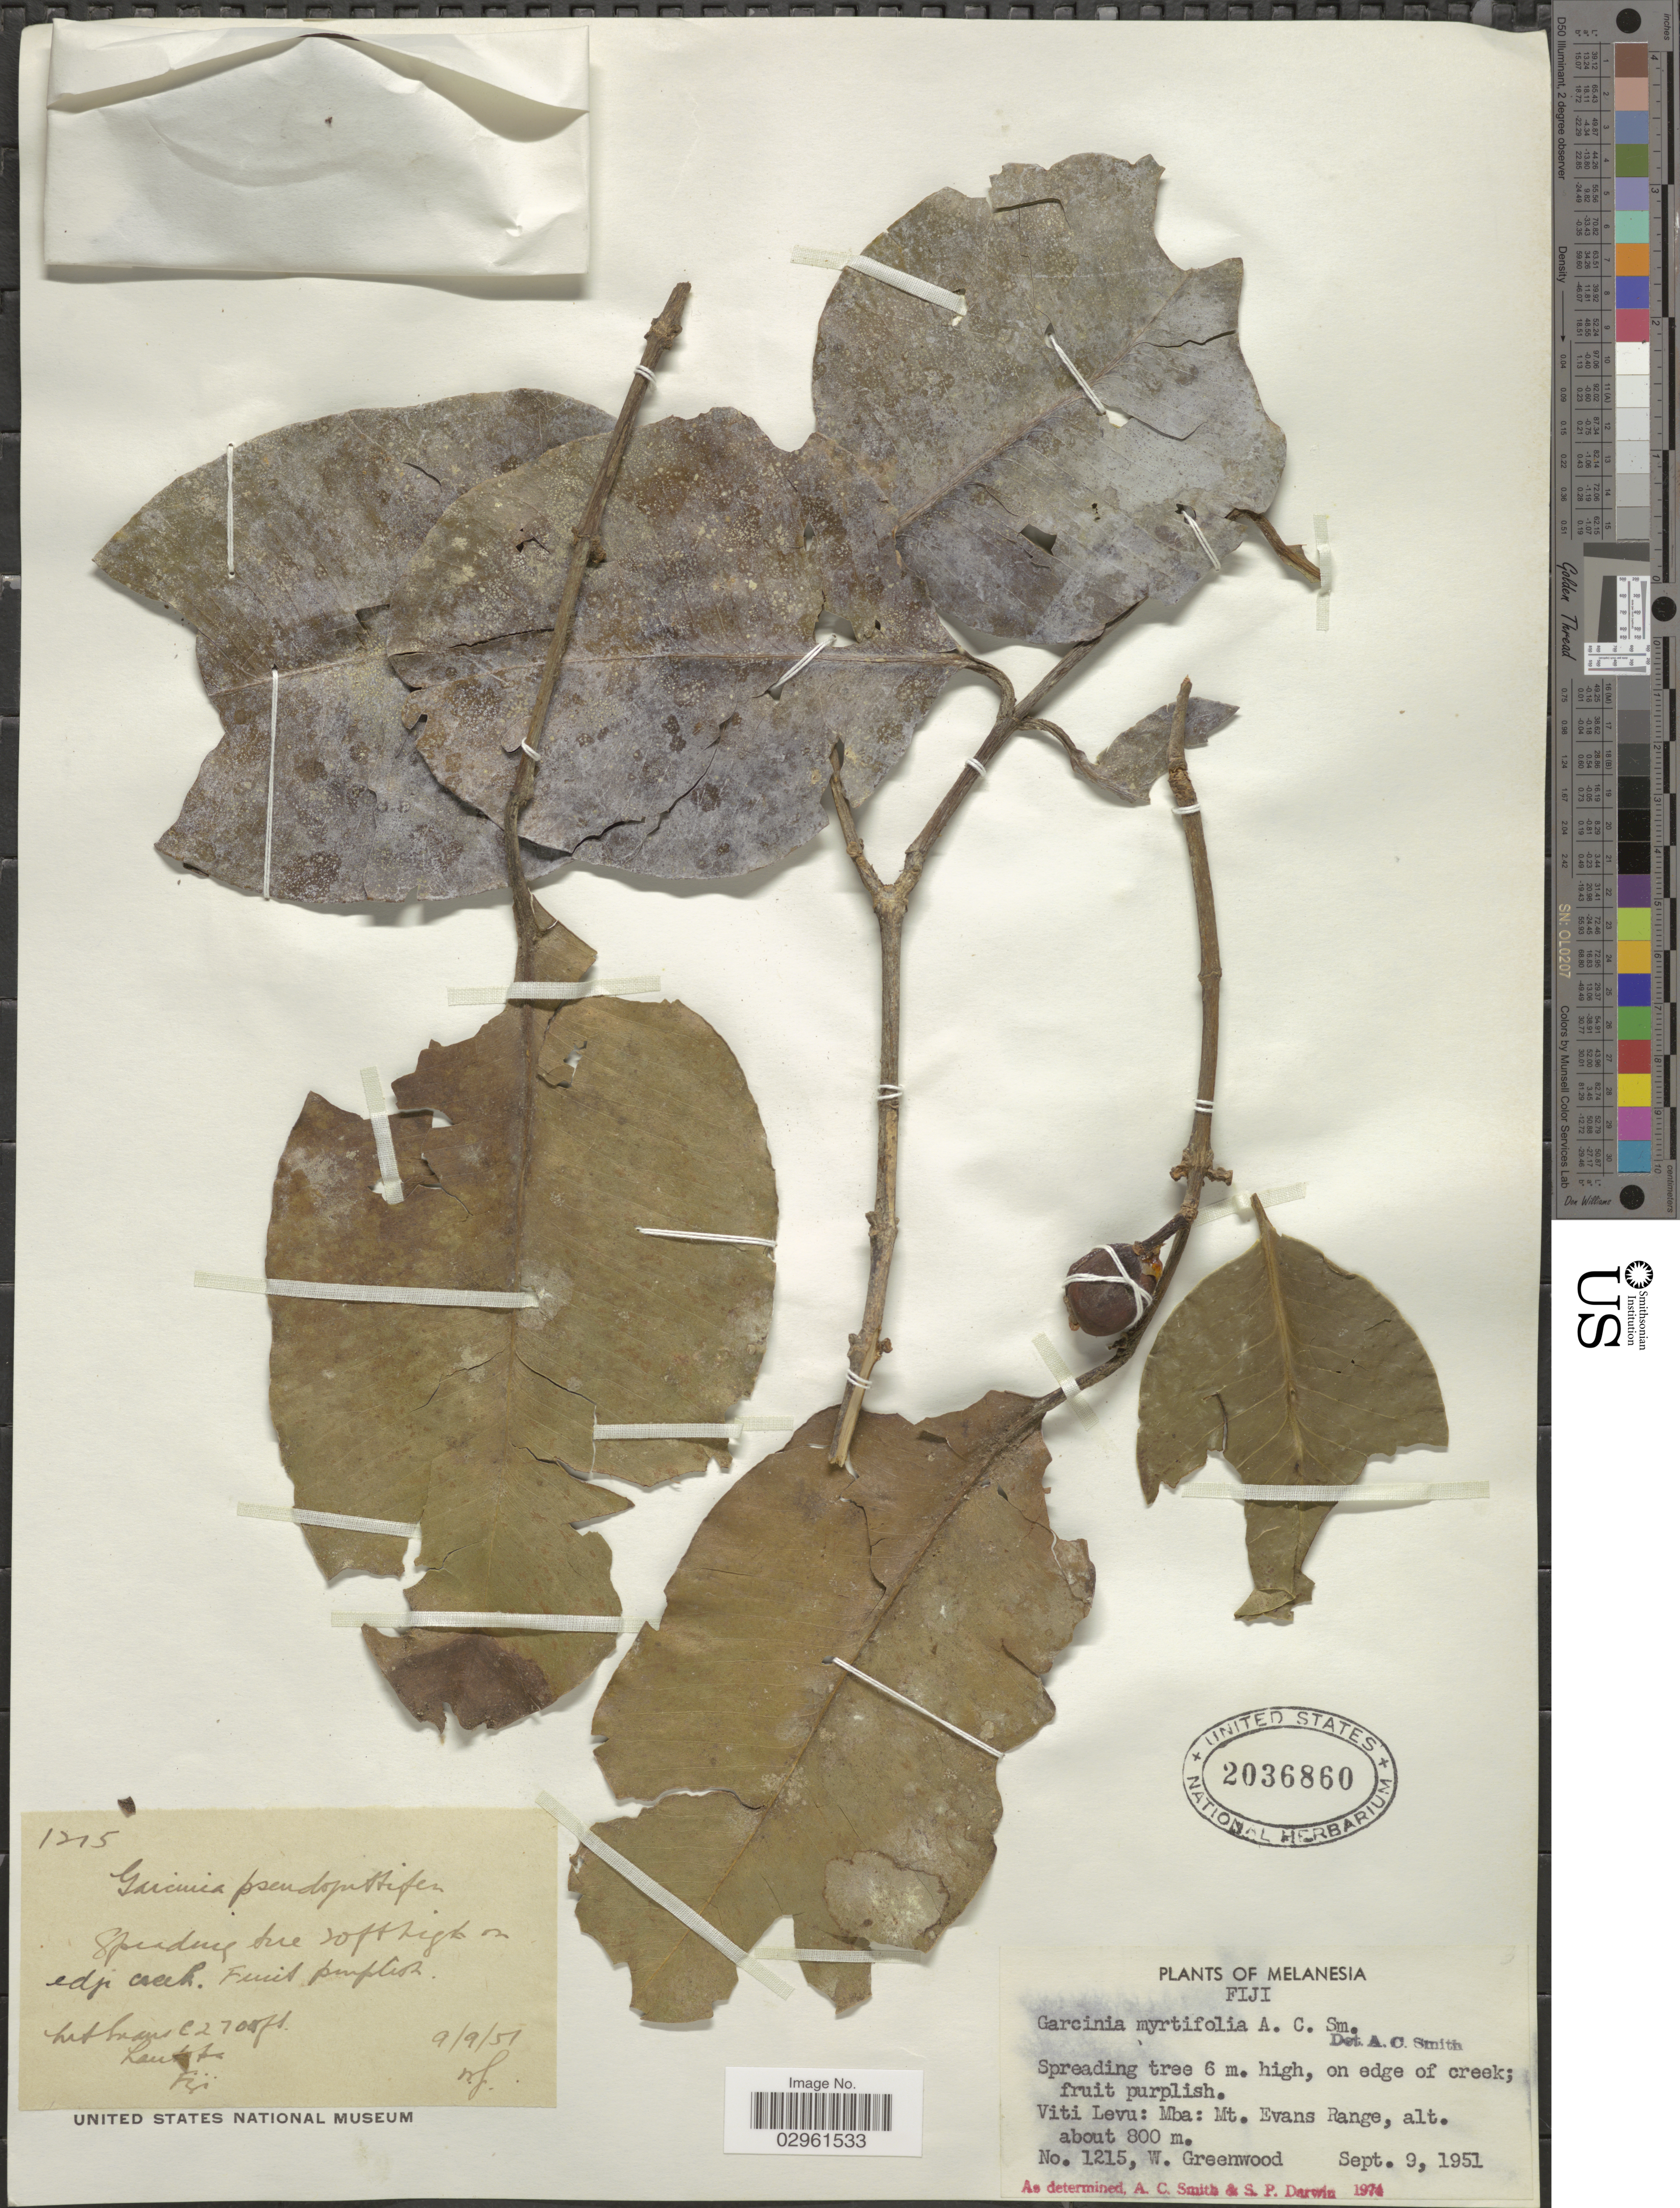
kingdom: Plantae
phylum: Tracheophyta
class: Magnoliopsida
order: Malpighiales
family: Clusiaceae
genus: Garcinia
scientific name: Garcinia myrtifolia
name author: A.C. Sm.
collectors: W. Greenwood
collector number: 1215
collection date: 1951-09-09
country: Fiji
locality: Melanesia. Viti Levu: Mba: Mt. Evans Range.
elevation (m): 800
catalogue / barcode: US 2036860